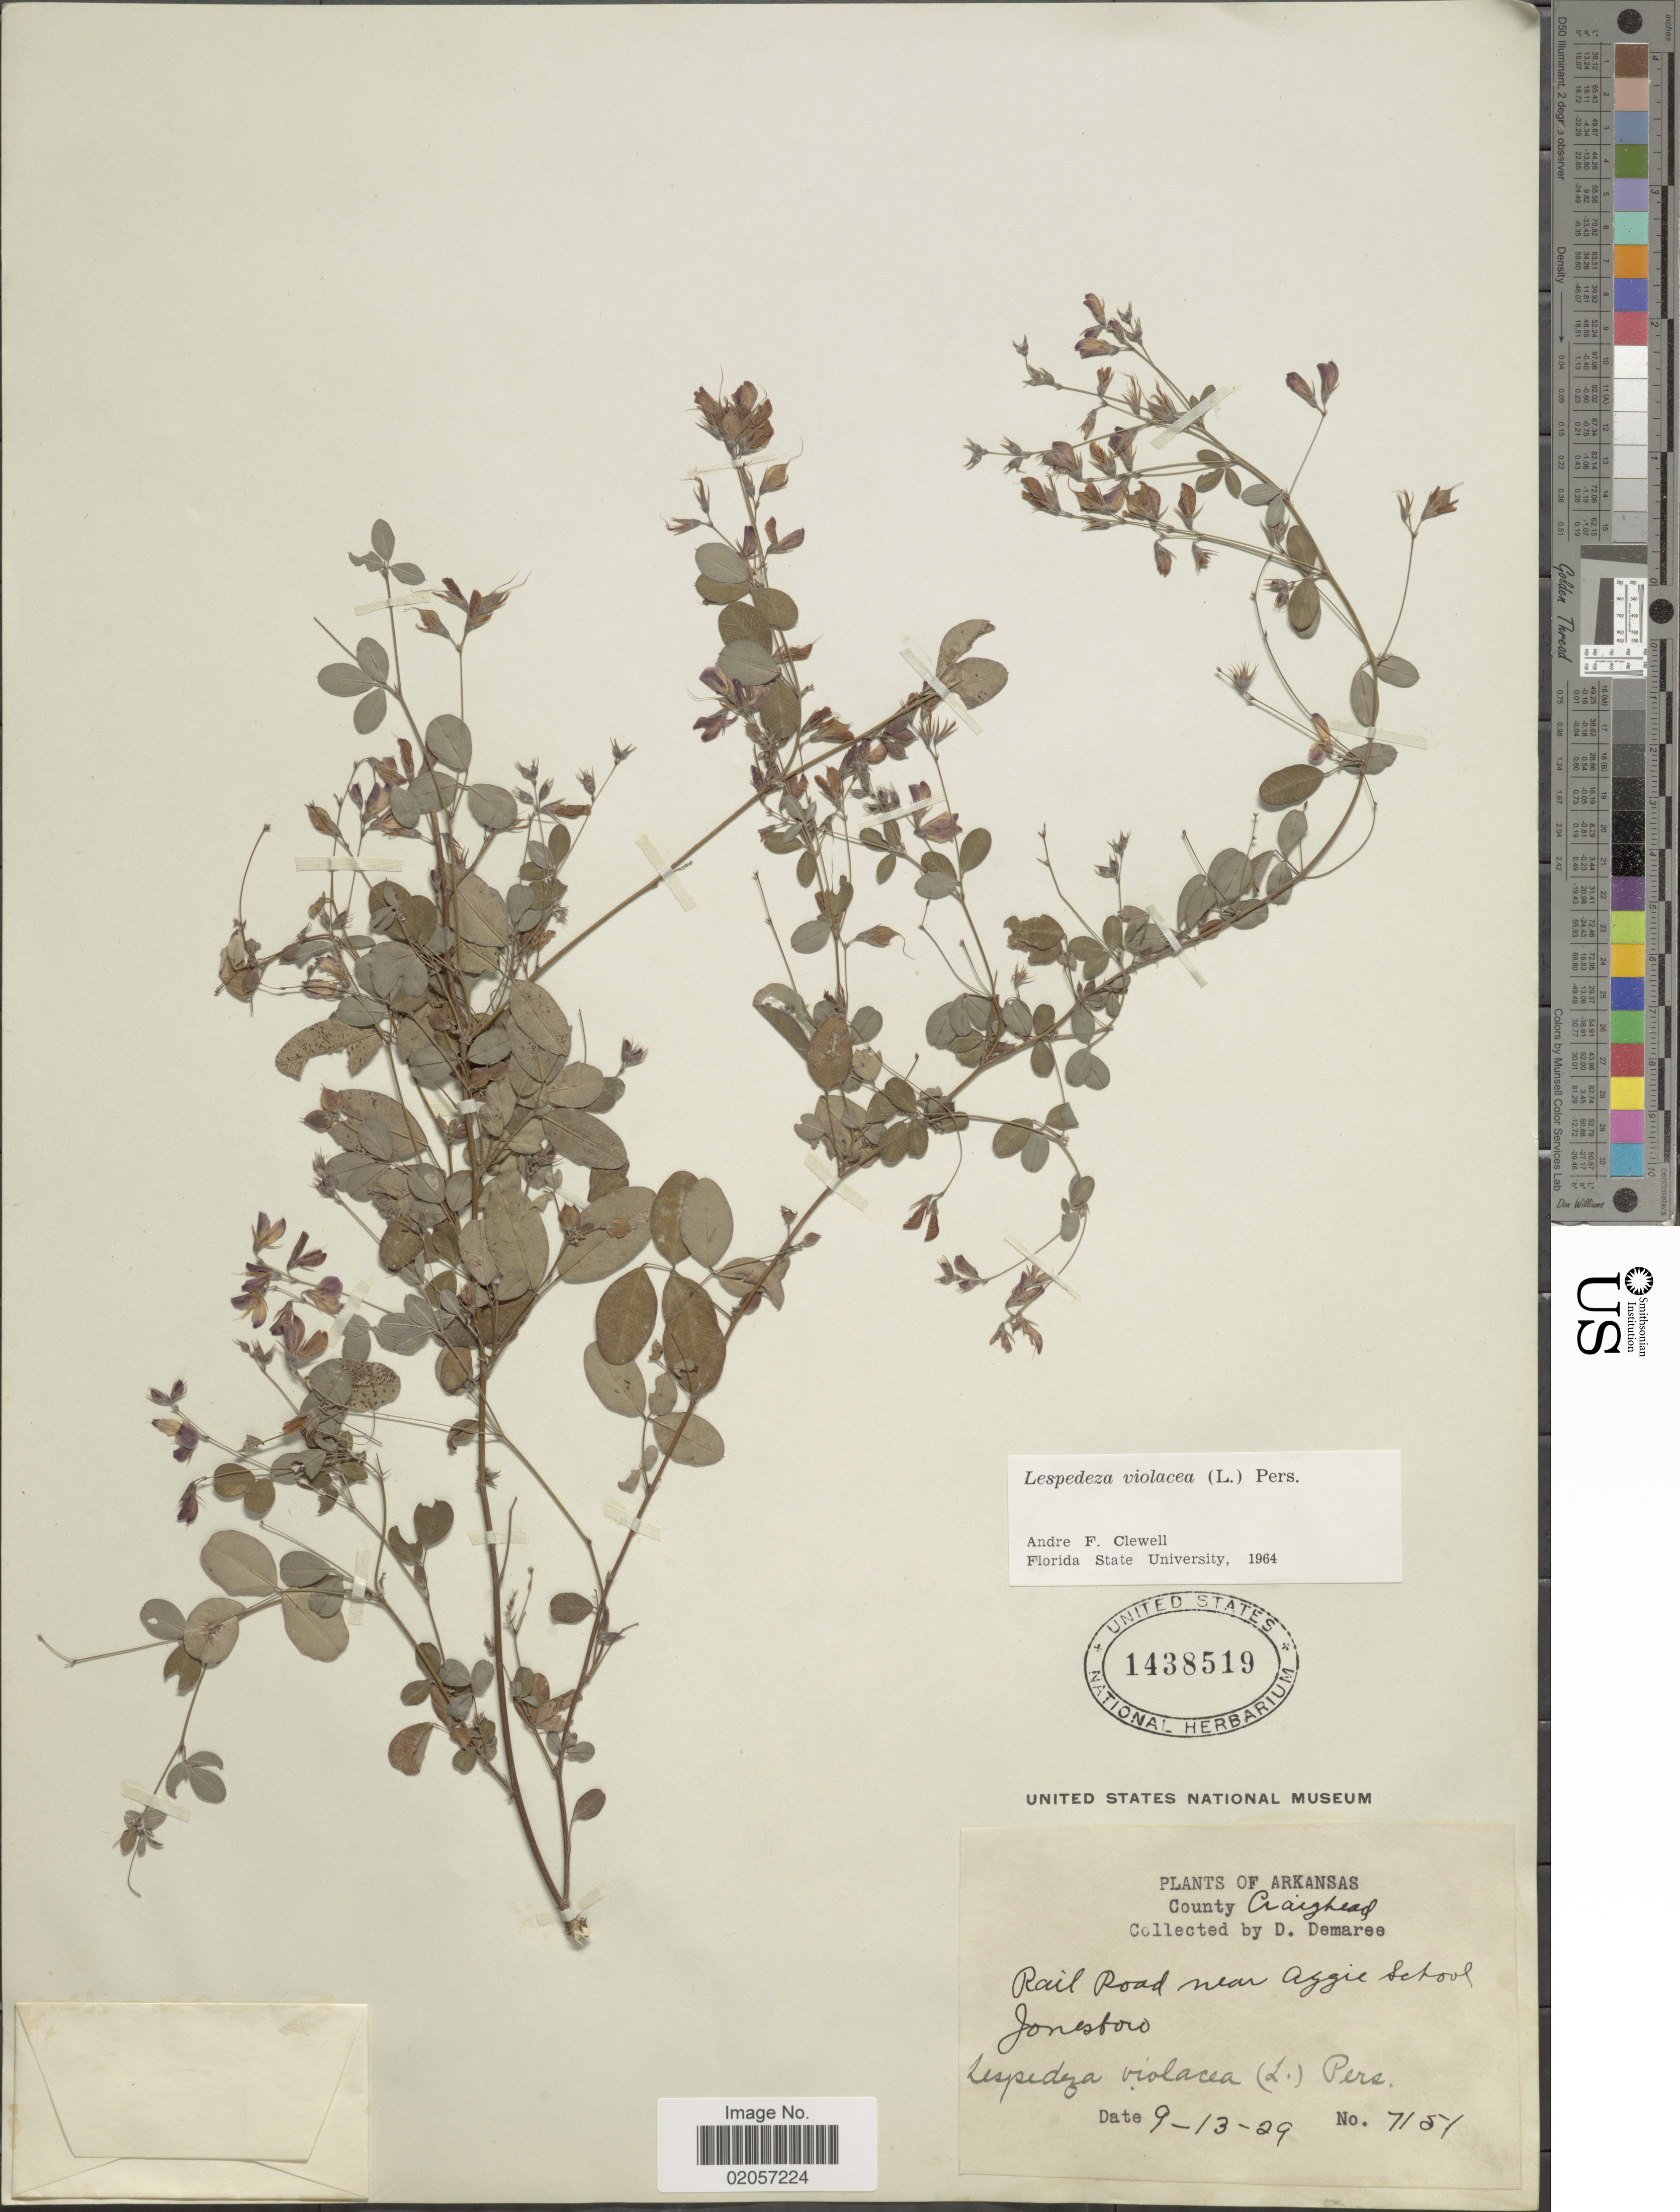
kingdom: Plantae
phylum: Tracheophyta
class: Magnoliopsida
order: Fabales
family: Fabaceae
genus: Lespedeza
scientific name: Lespedeza violacea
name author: (L.) Pers.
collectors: D. Demaree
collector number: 7151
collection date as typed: Transcribed d/m/y: 13/9/29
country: United States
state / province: Arkansas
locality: Arkansas, Rail road near Aggie School Jonesboro.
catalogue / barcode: US 1438519